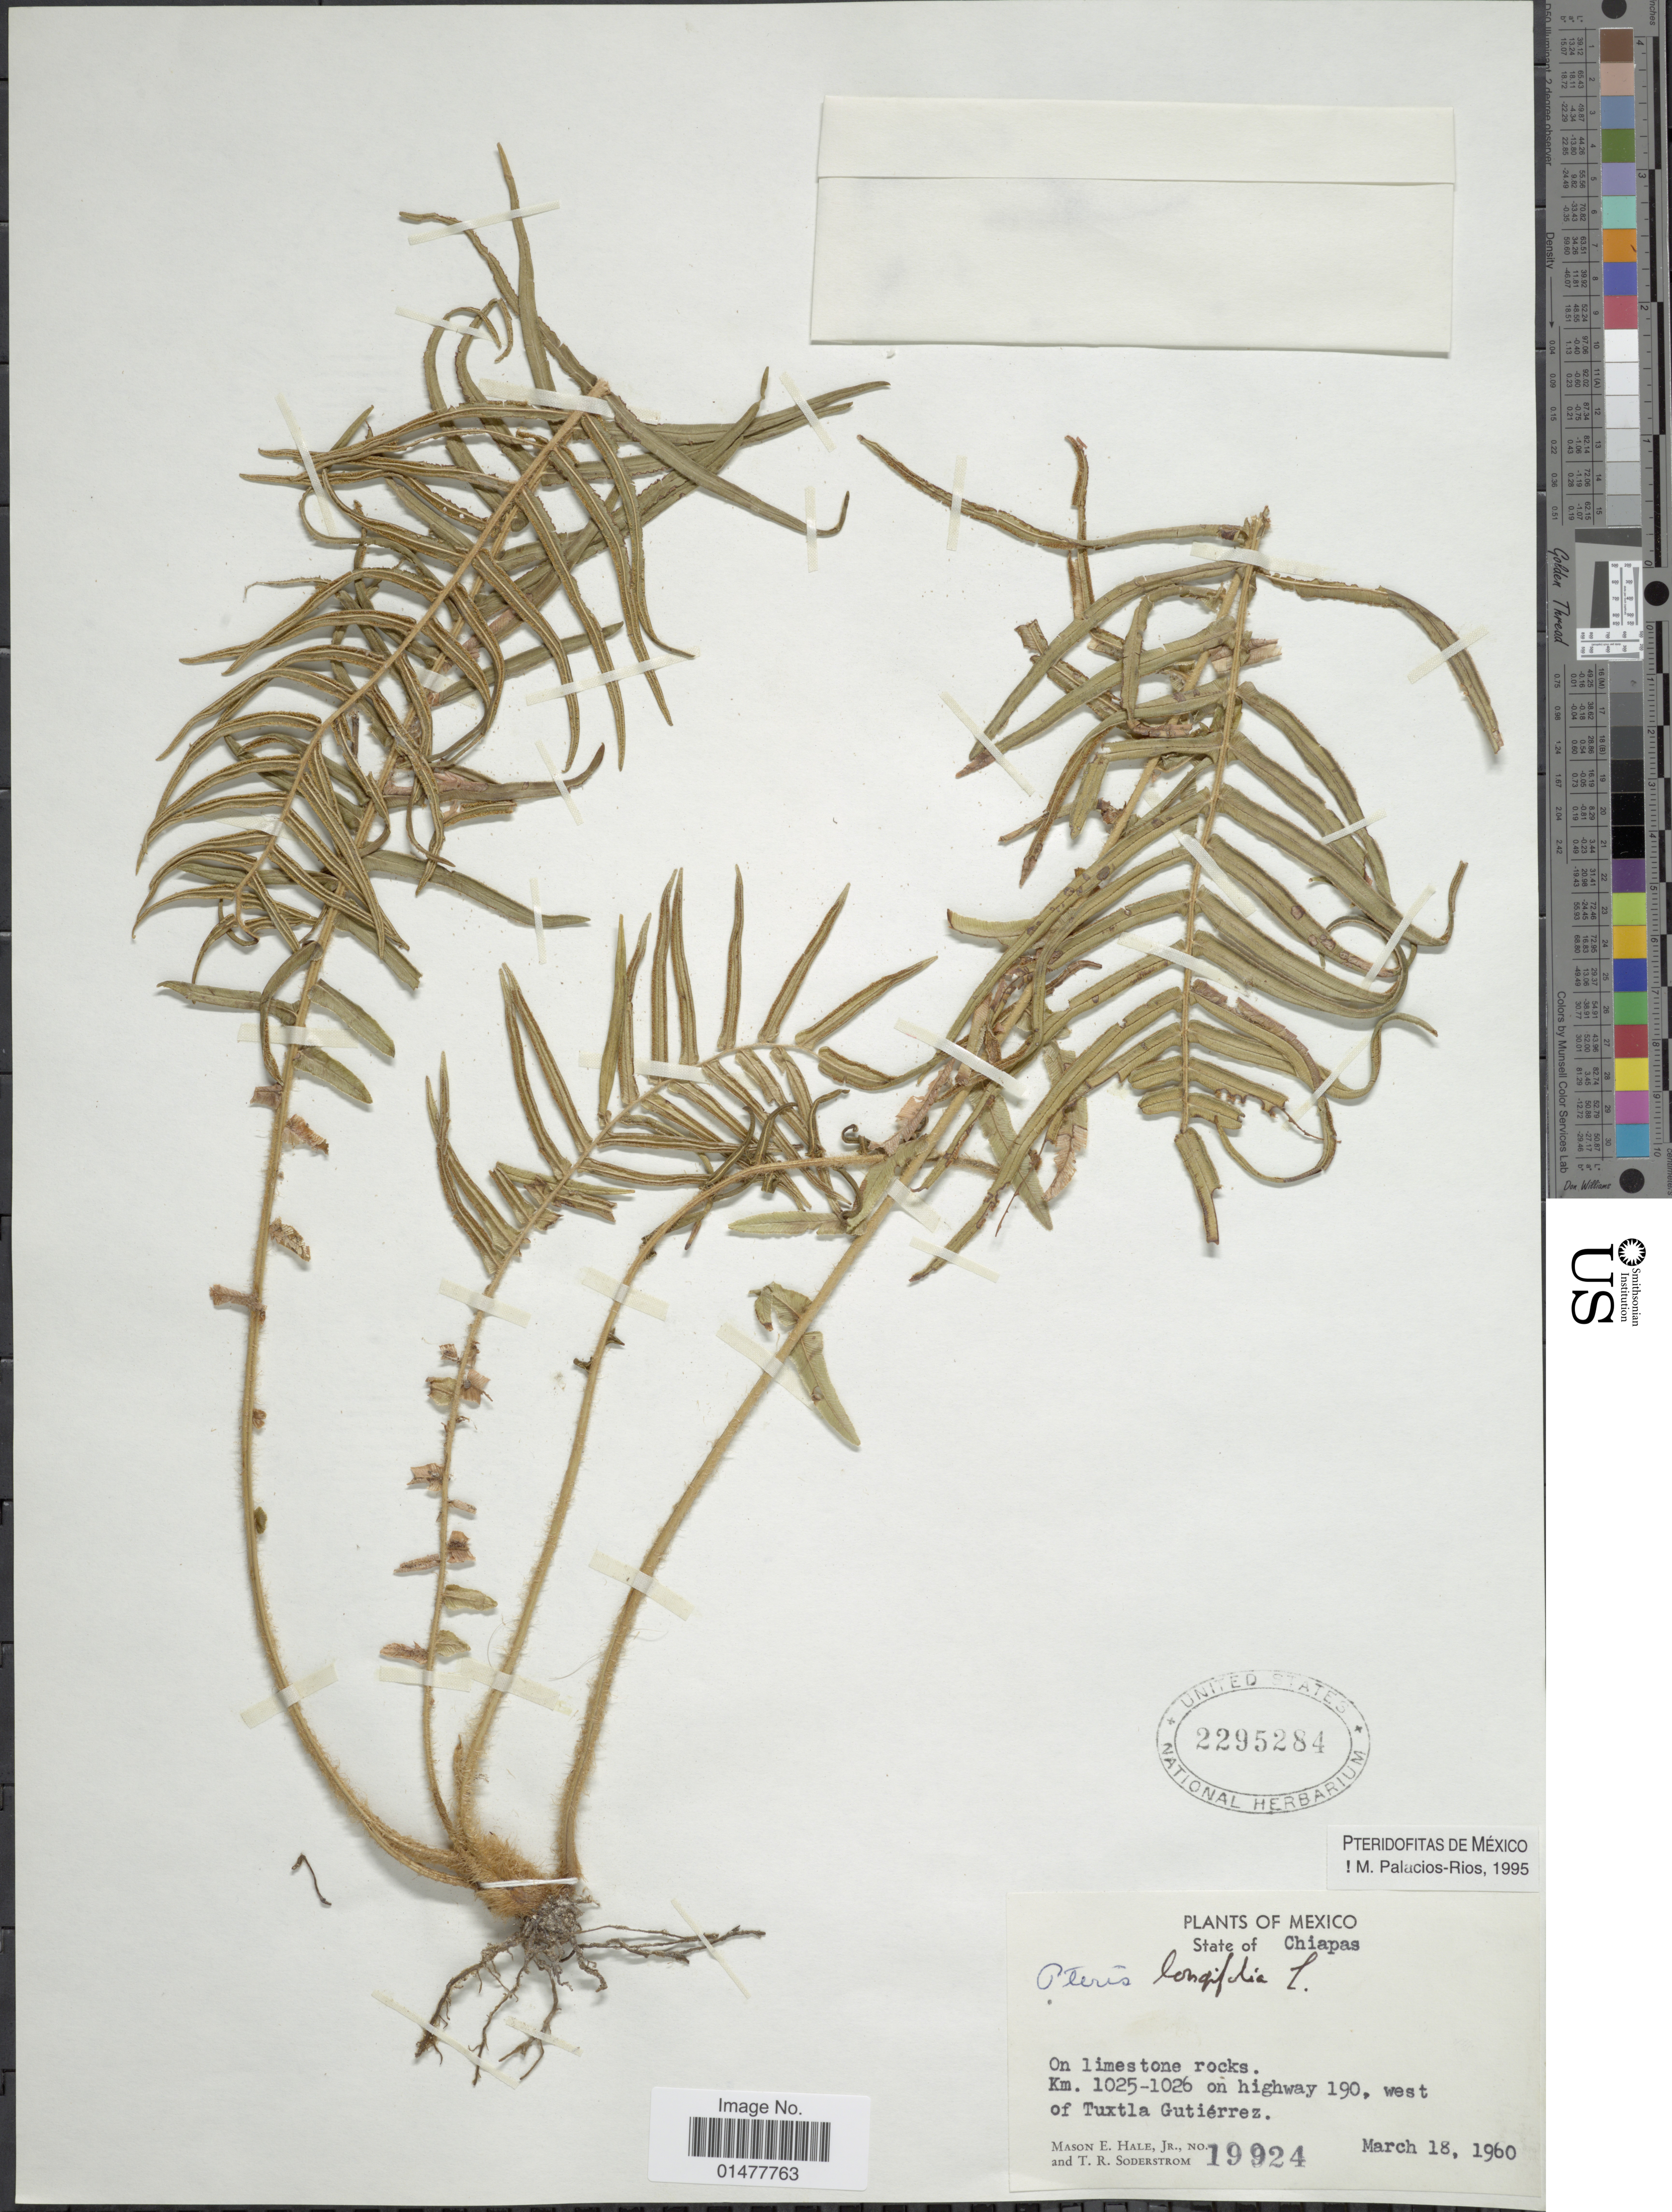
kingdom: Plantae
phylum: Tracheophyta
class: Polypodiopsida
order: Polypodiales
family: Pteridaceae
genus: Pteris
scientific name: Pteris longifolia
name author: L.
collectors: M. Hale & T. R. Soderstrom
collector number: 19924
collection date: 1960-03-18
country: Mexico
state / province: Chiapas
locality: On limestone rocks, Km. 1025-1026 on highway 190, west of Tuxtla Gutiérrez.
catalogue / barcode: US 2295284